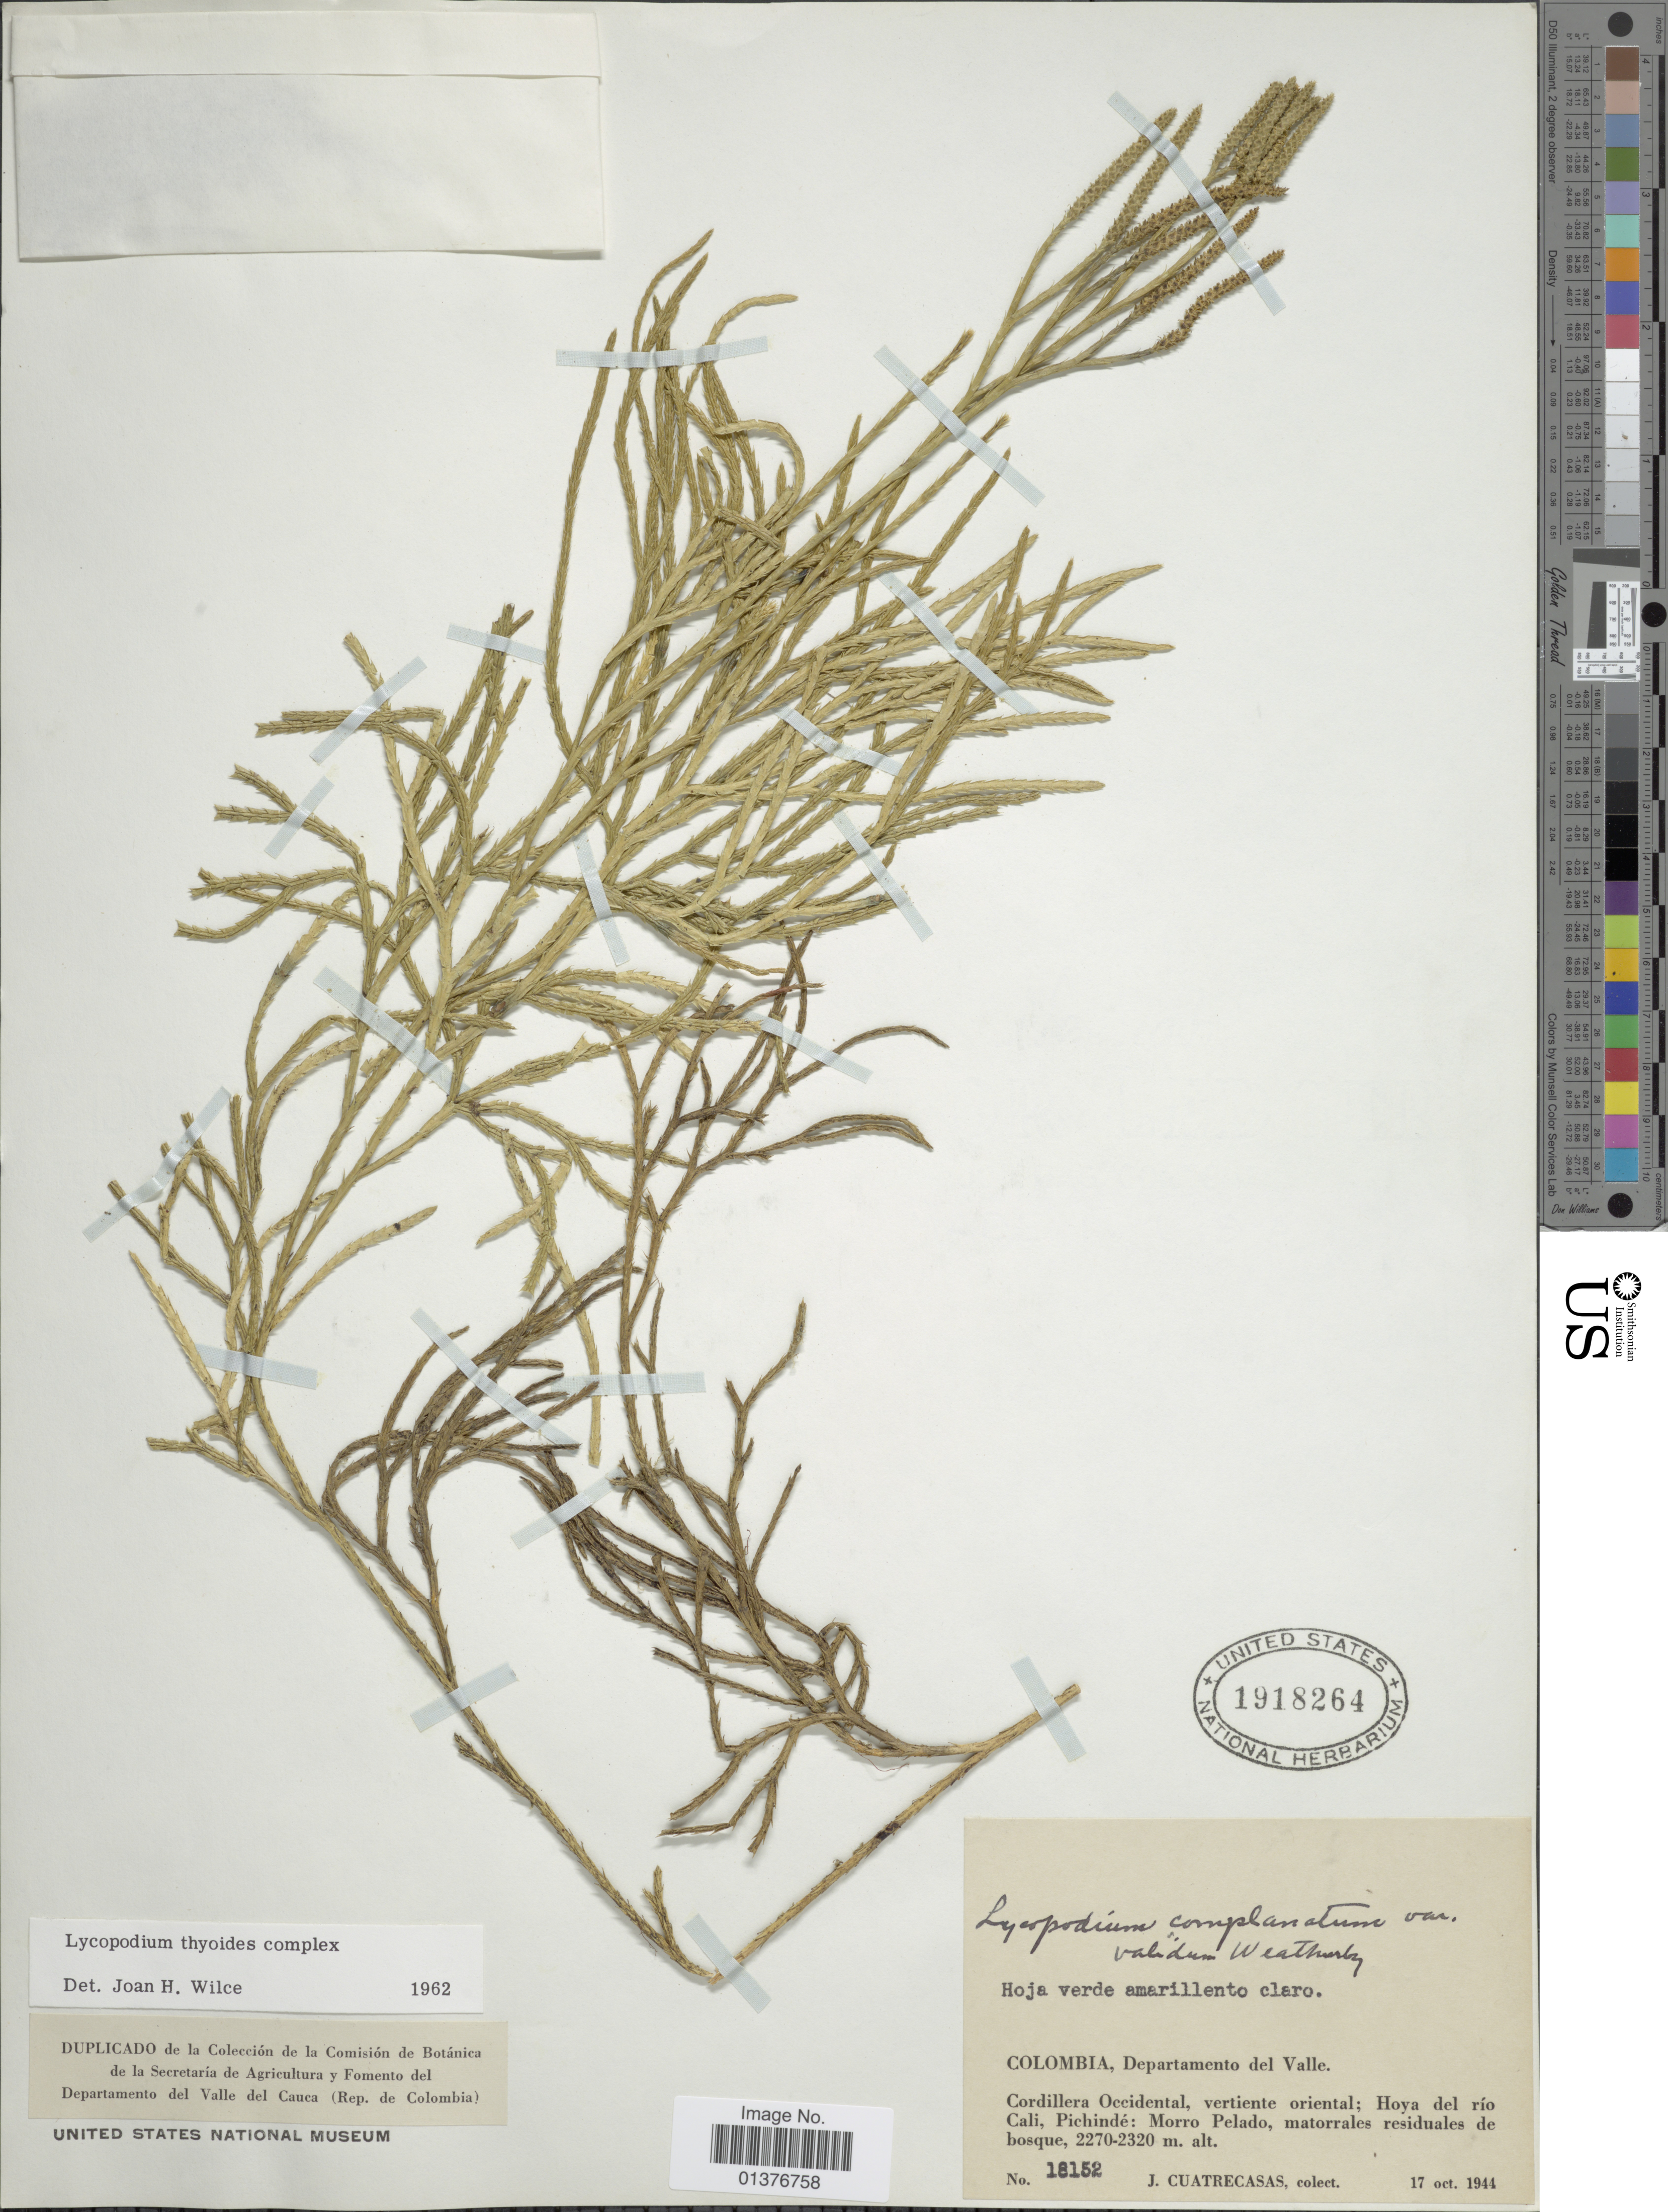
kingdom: Plantae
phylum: Tracheophyta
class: Lycopodiopsida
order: Lycopodiales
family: Lycopodiaceae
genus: Diphasiastrum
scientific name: Diphasiastrum thyoides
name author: (Humb. & Bonpl. ex Willd.) Holub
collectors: J. Cuatrecasas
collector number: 18152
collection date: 1944-10-17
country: Colombia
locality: Departamento del Valle, Cordillera Occidental, vertiente oriental; Hoya del rio Cali, Pichindé: Morro Pelado, matorrales residuales de bosque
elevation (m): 2270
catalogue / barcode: US 1918264